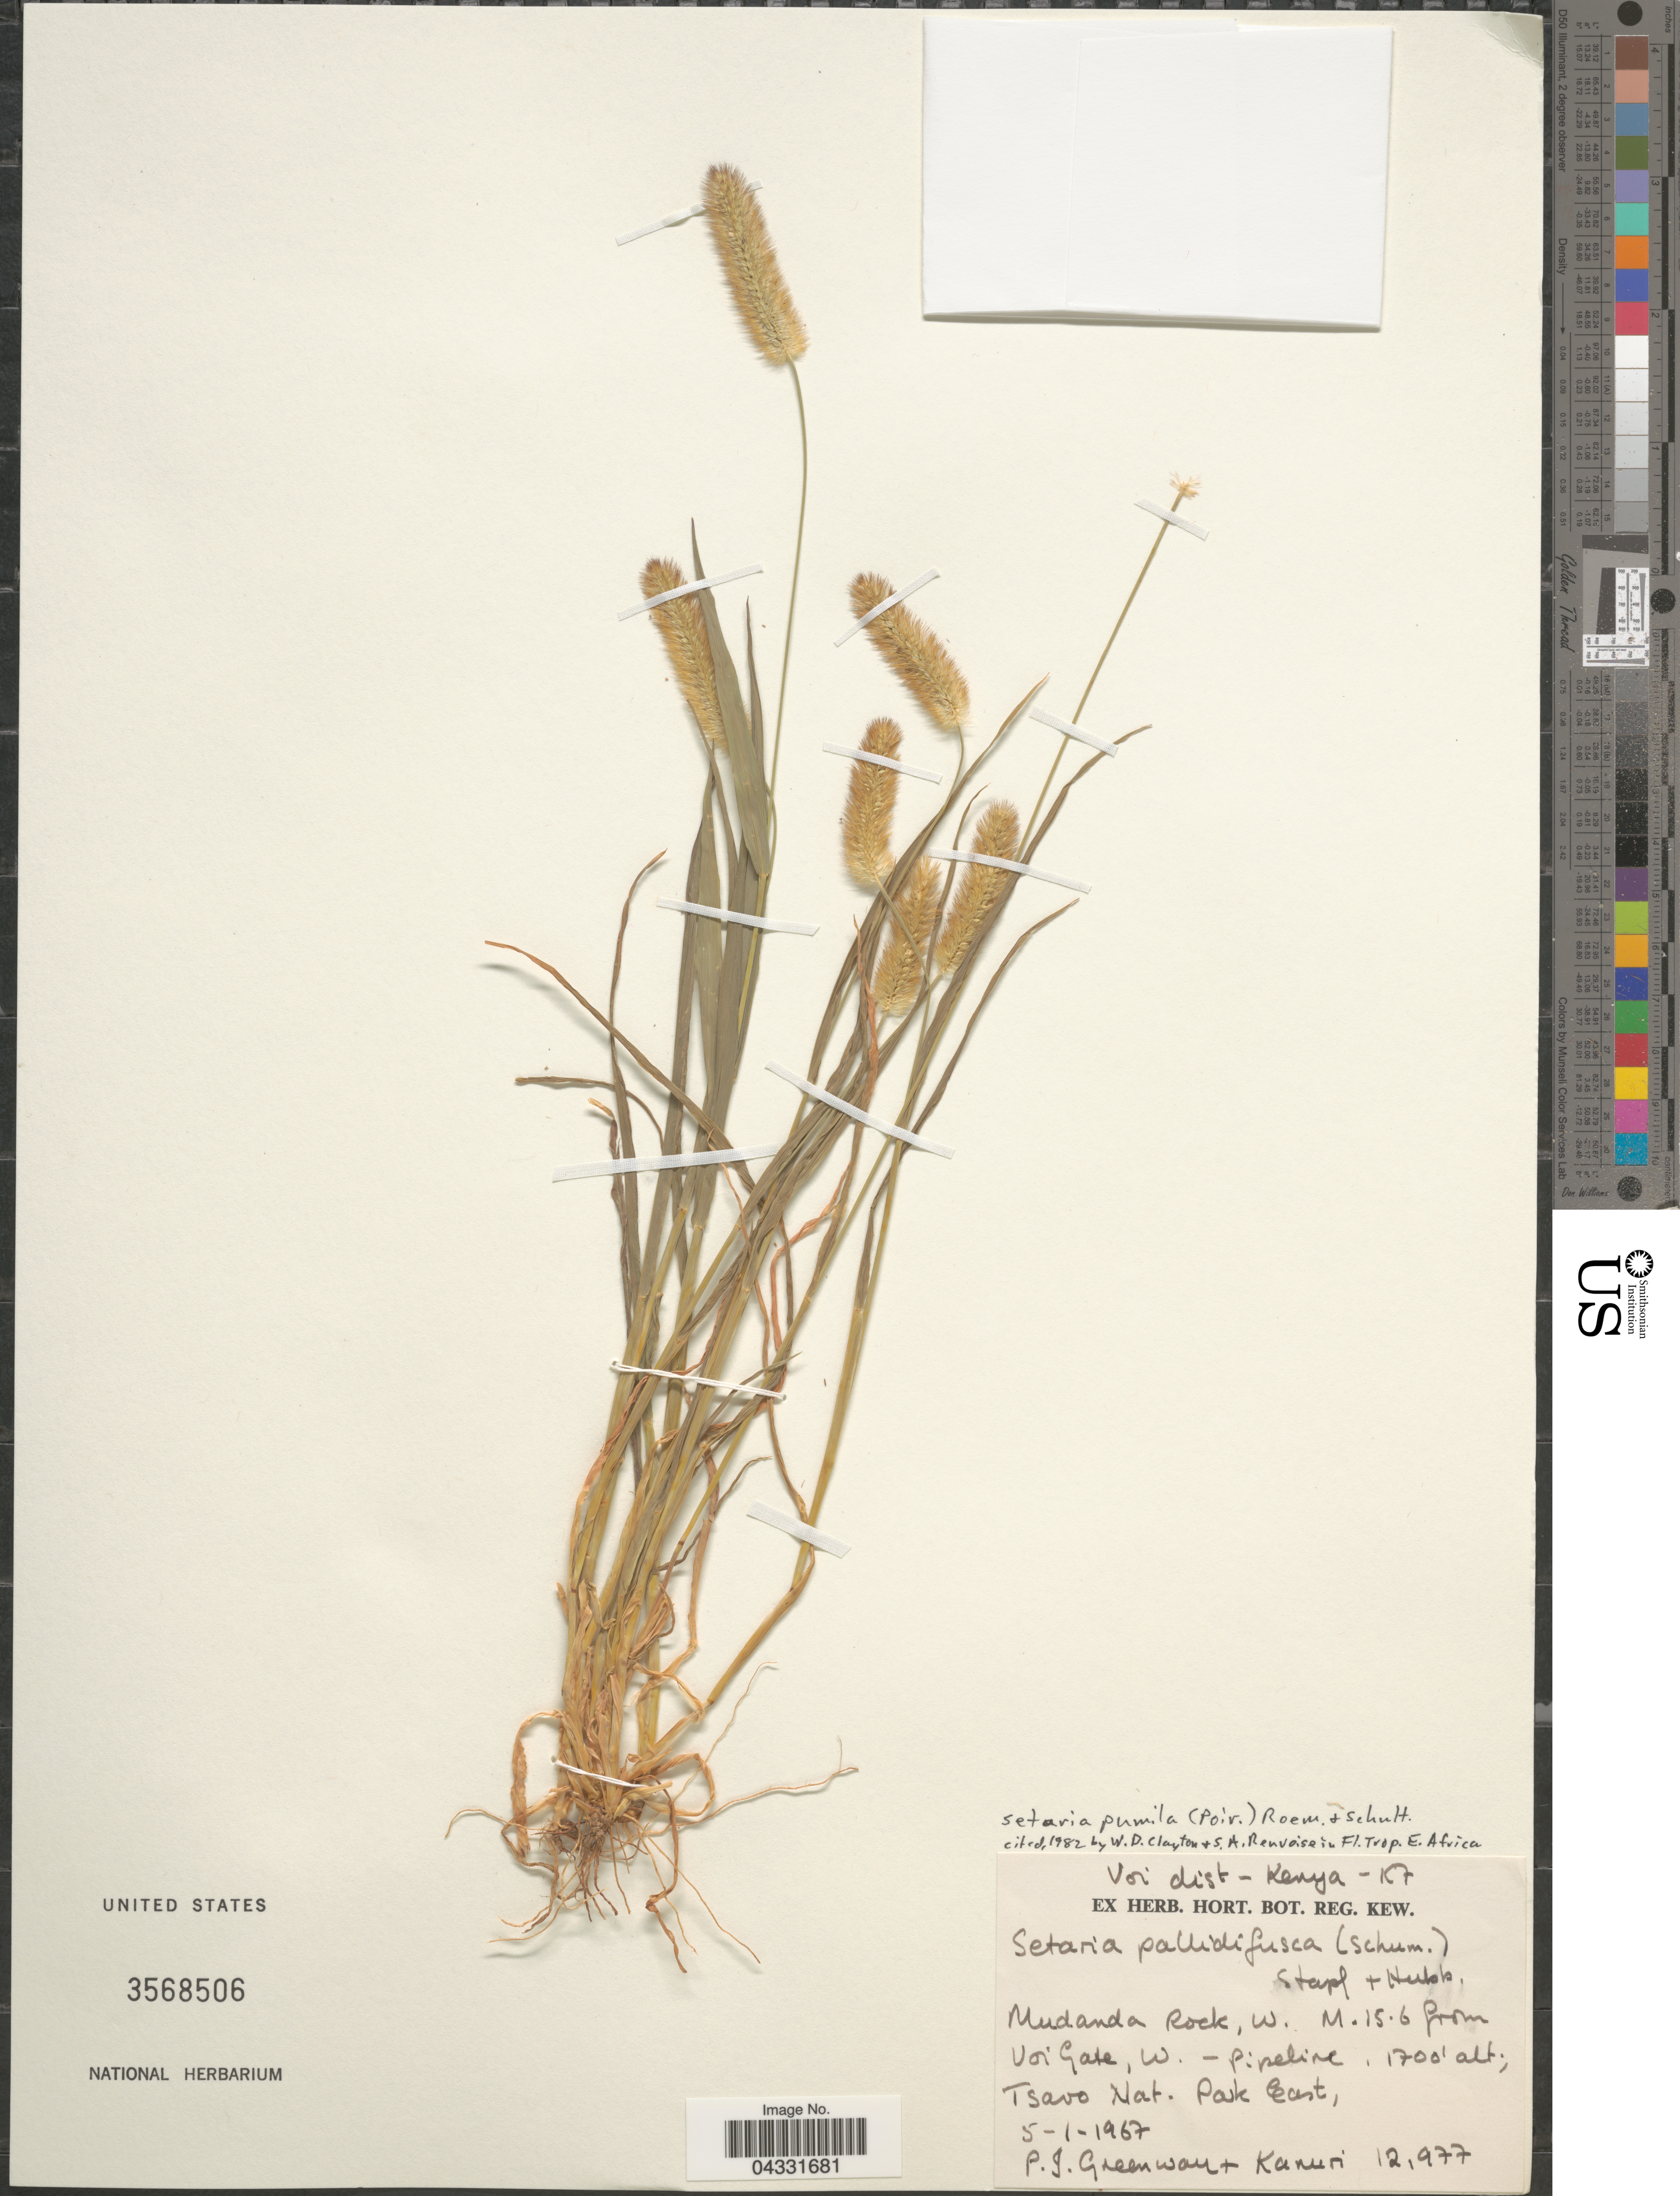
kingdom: Plantae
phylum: Tracheophyta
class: Liliopsida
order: Poales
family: Poaceae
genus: Setaria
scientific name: Setaria pallide-fusca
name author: (Schumach.) Stapf & C.E. Hubb.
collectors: P. J. Greenway & -. Kanuri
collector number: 12977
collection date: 1967-01-05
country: Kenya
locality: Voi dist - Kenya - K7. Mudanda Rock, W. M-15.6 from Voi Gate, W. -Pipeline, Tsavo Nat. Park East.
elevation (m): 518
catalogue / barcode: US 3568506